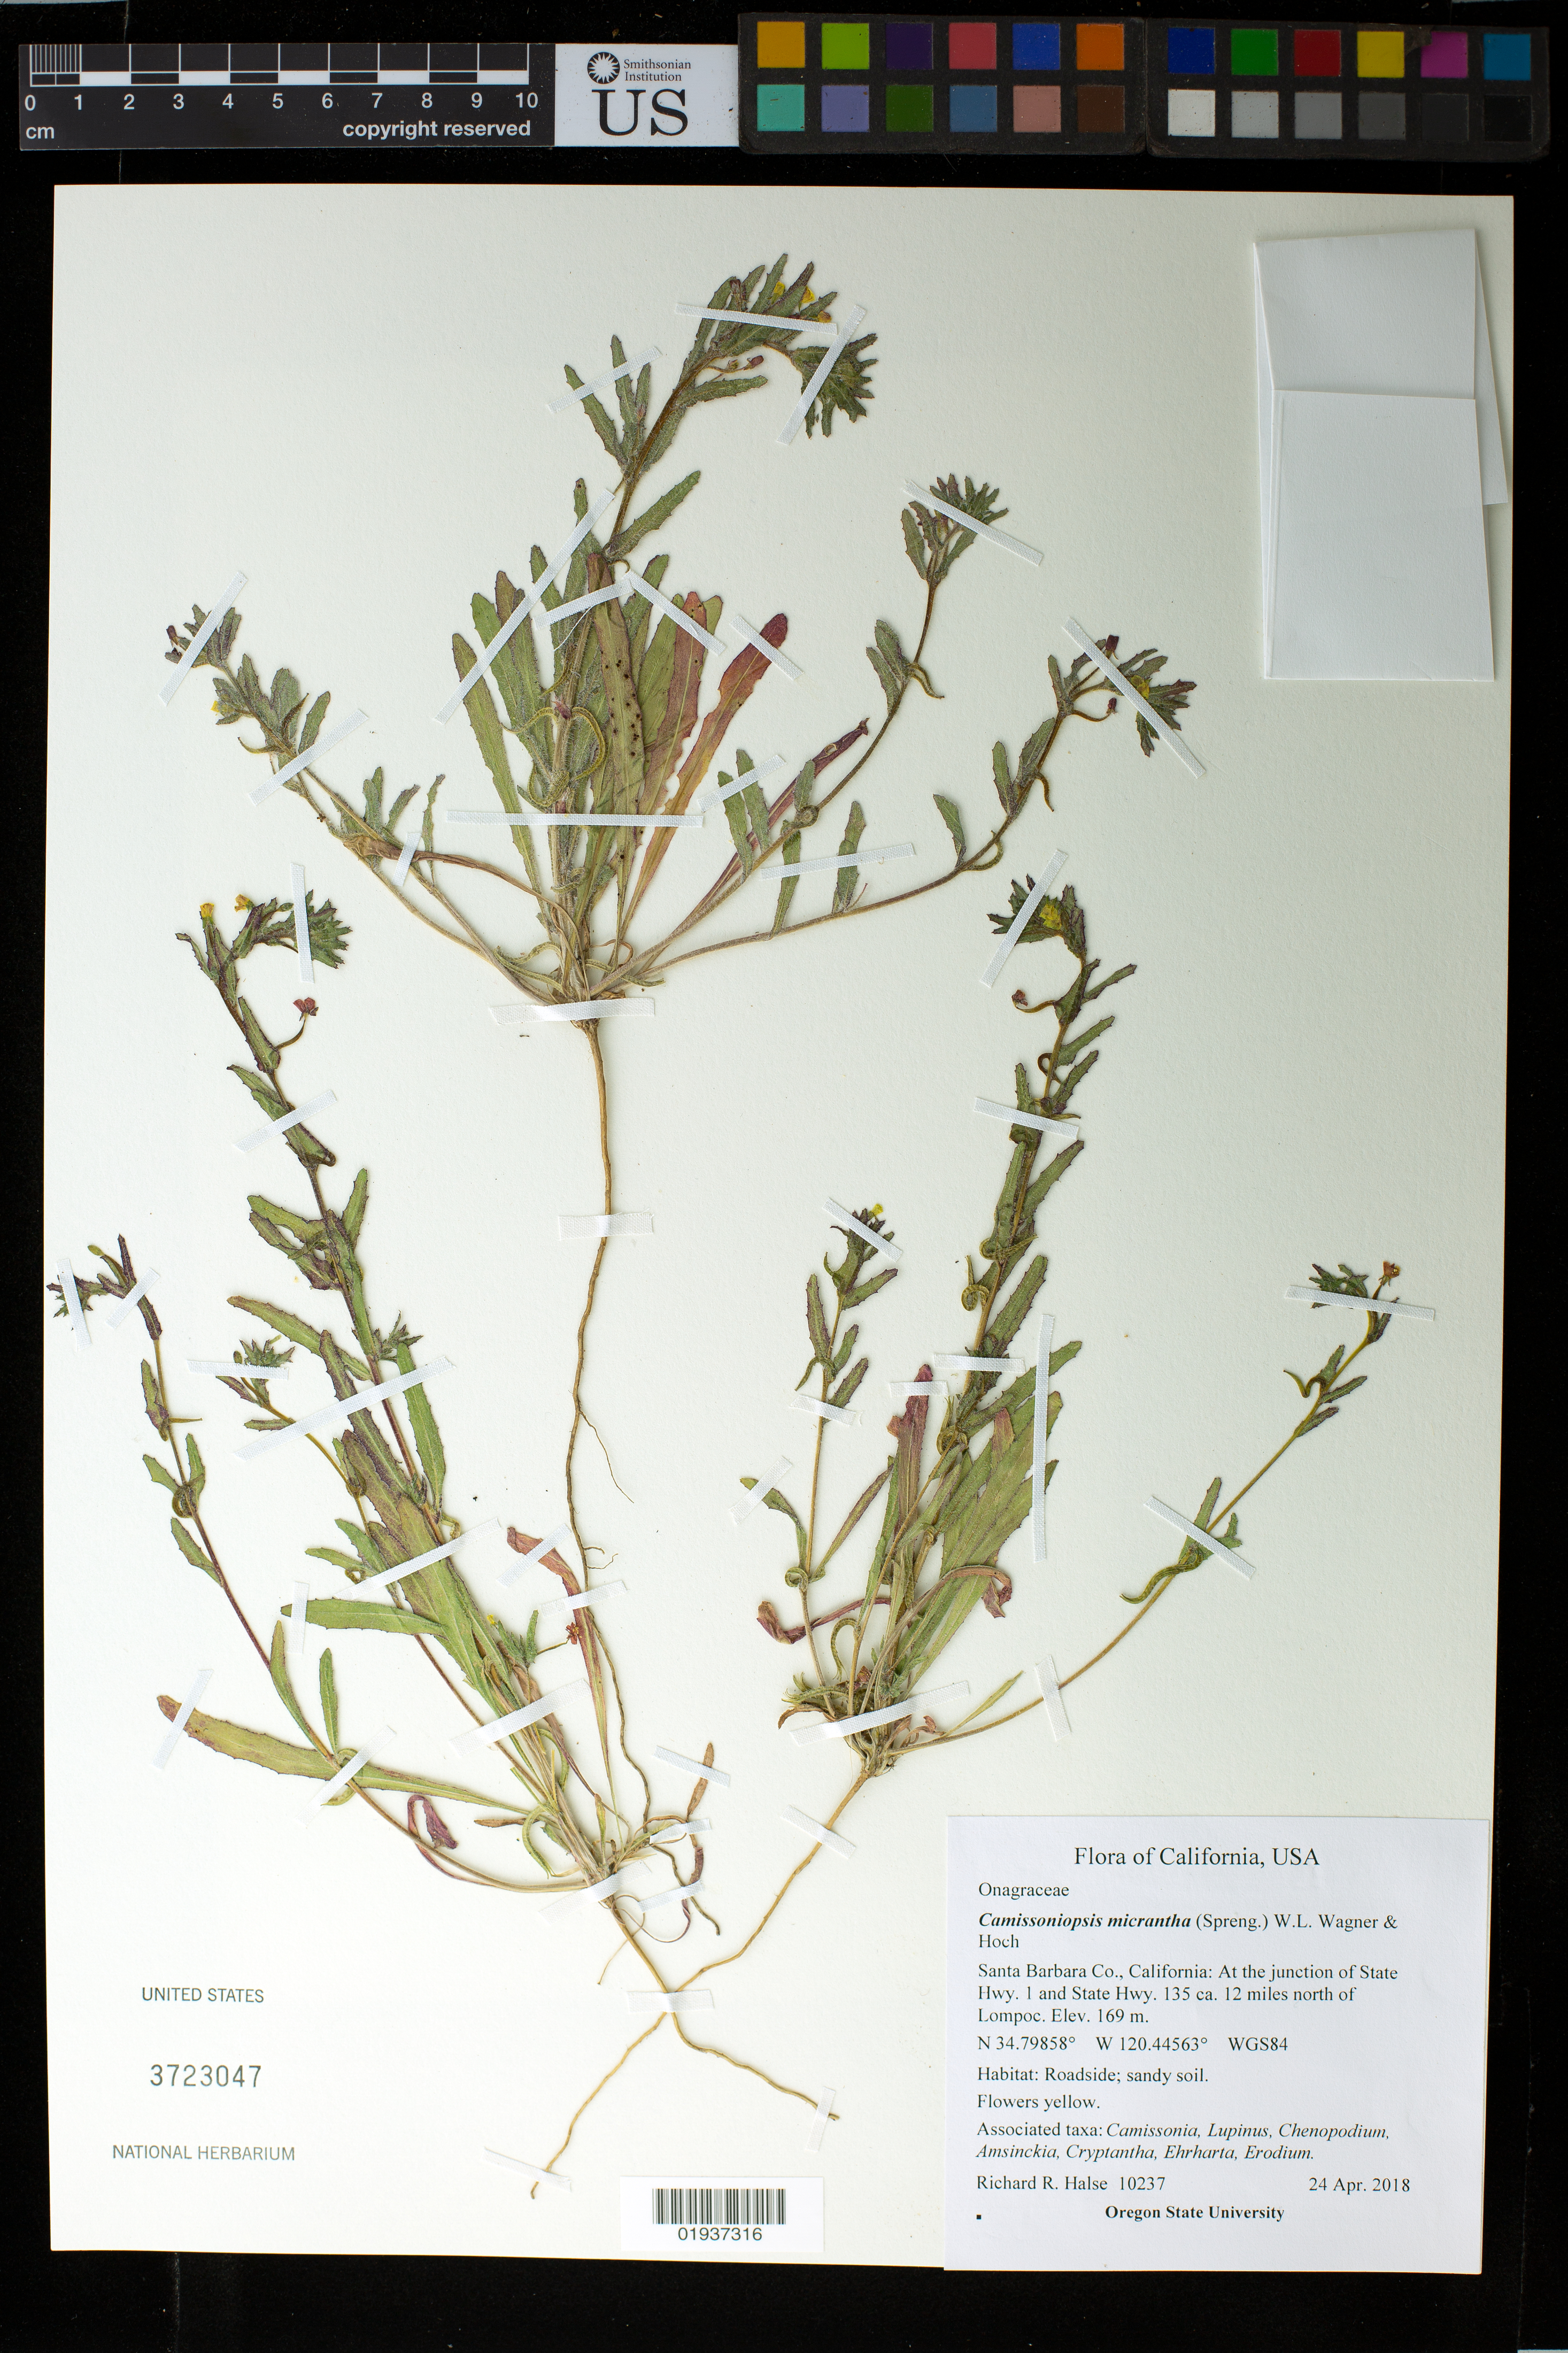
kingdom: Plantae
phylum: Tracheophyta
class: Magnoliopsida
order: Myrtales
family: Onagraceae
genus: Camissoniopsis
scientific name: Camissoniopsis micrantha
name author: (Hornem. ex Spreng.) W.L. Wagner & Hoch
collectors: R. Halse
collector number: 10237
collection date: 2018-04-24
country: United States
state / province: California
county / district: Santa Barbara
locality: At the junction of State Hwy. 1 and State Hwy. 135 ca. 12 miles north of Lompoc.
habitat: Roadside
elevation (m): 169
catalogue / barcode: US 3723047